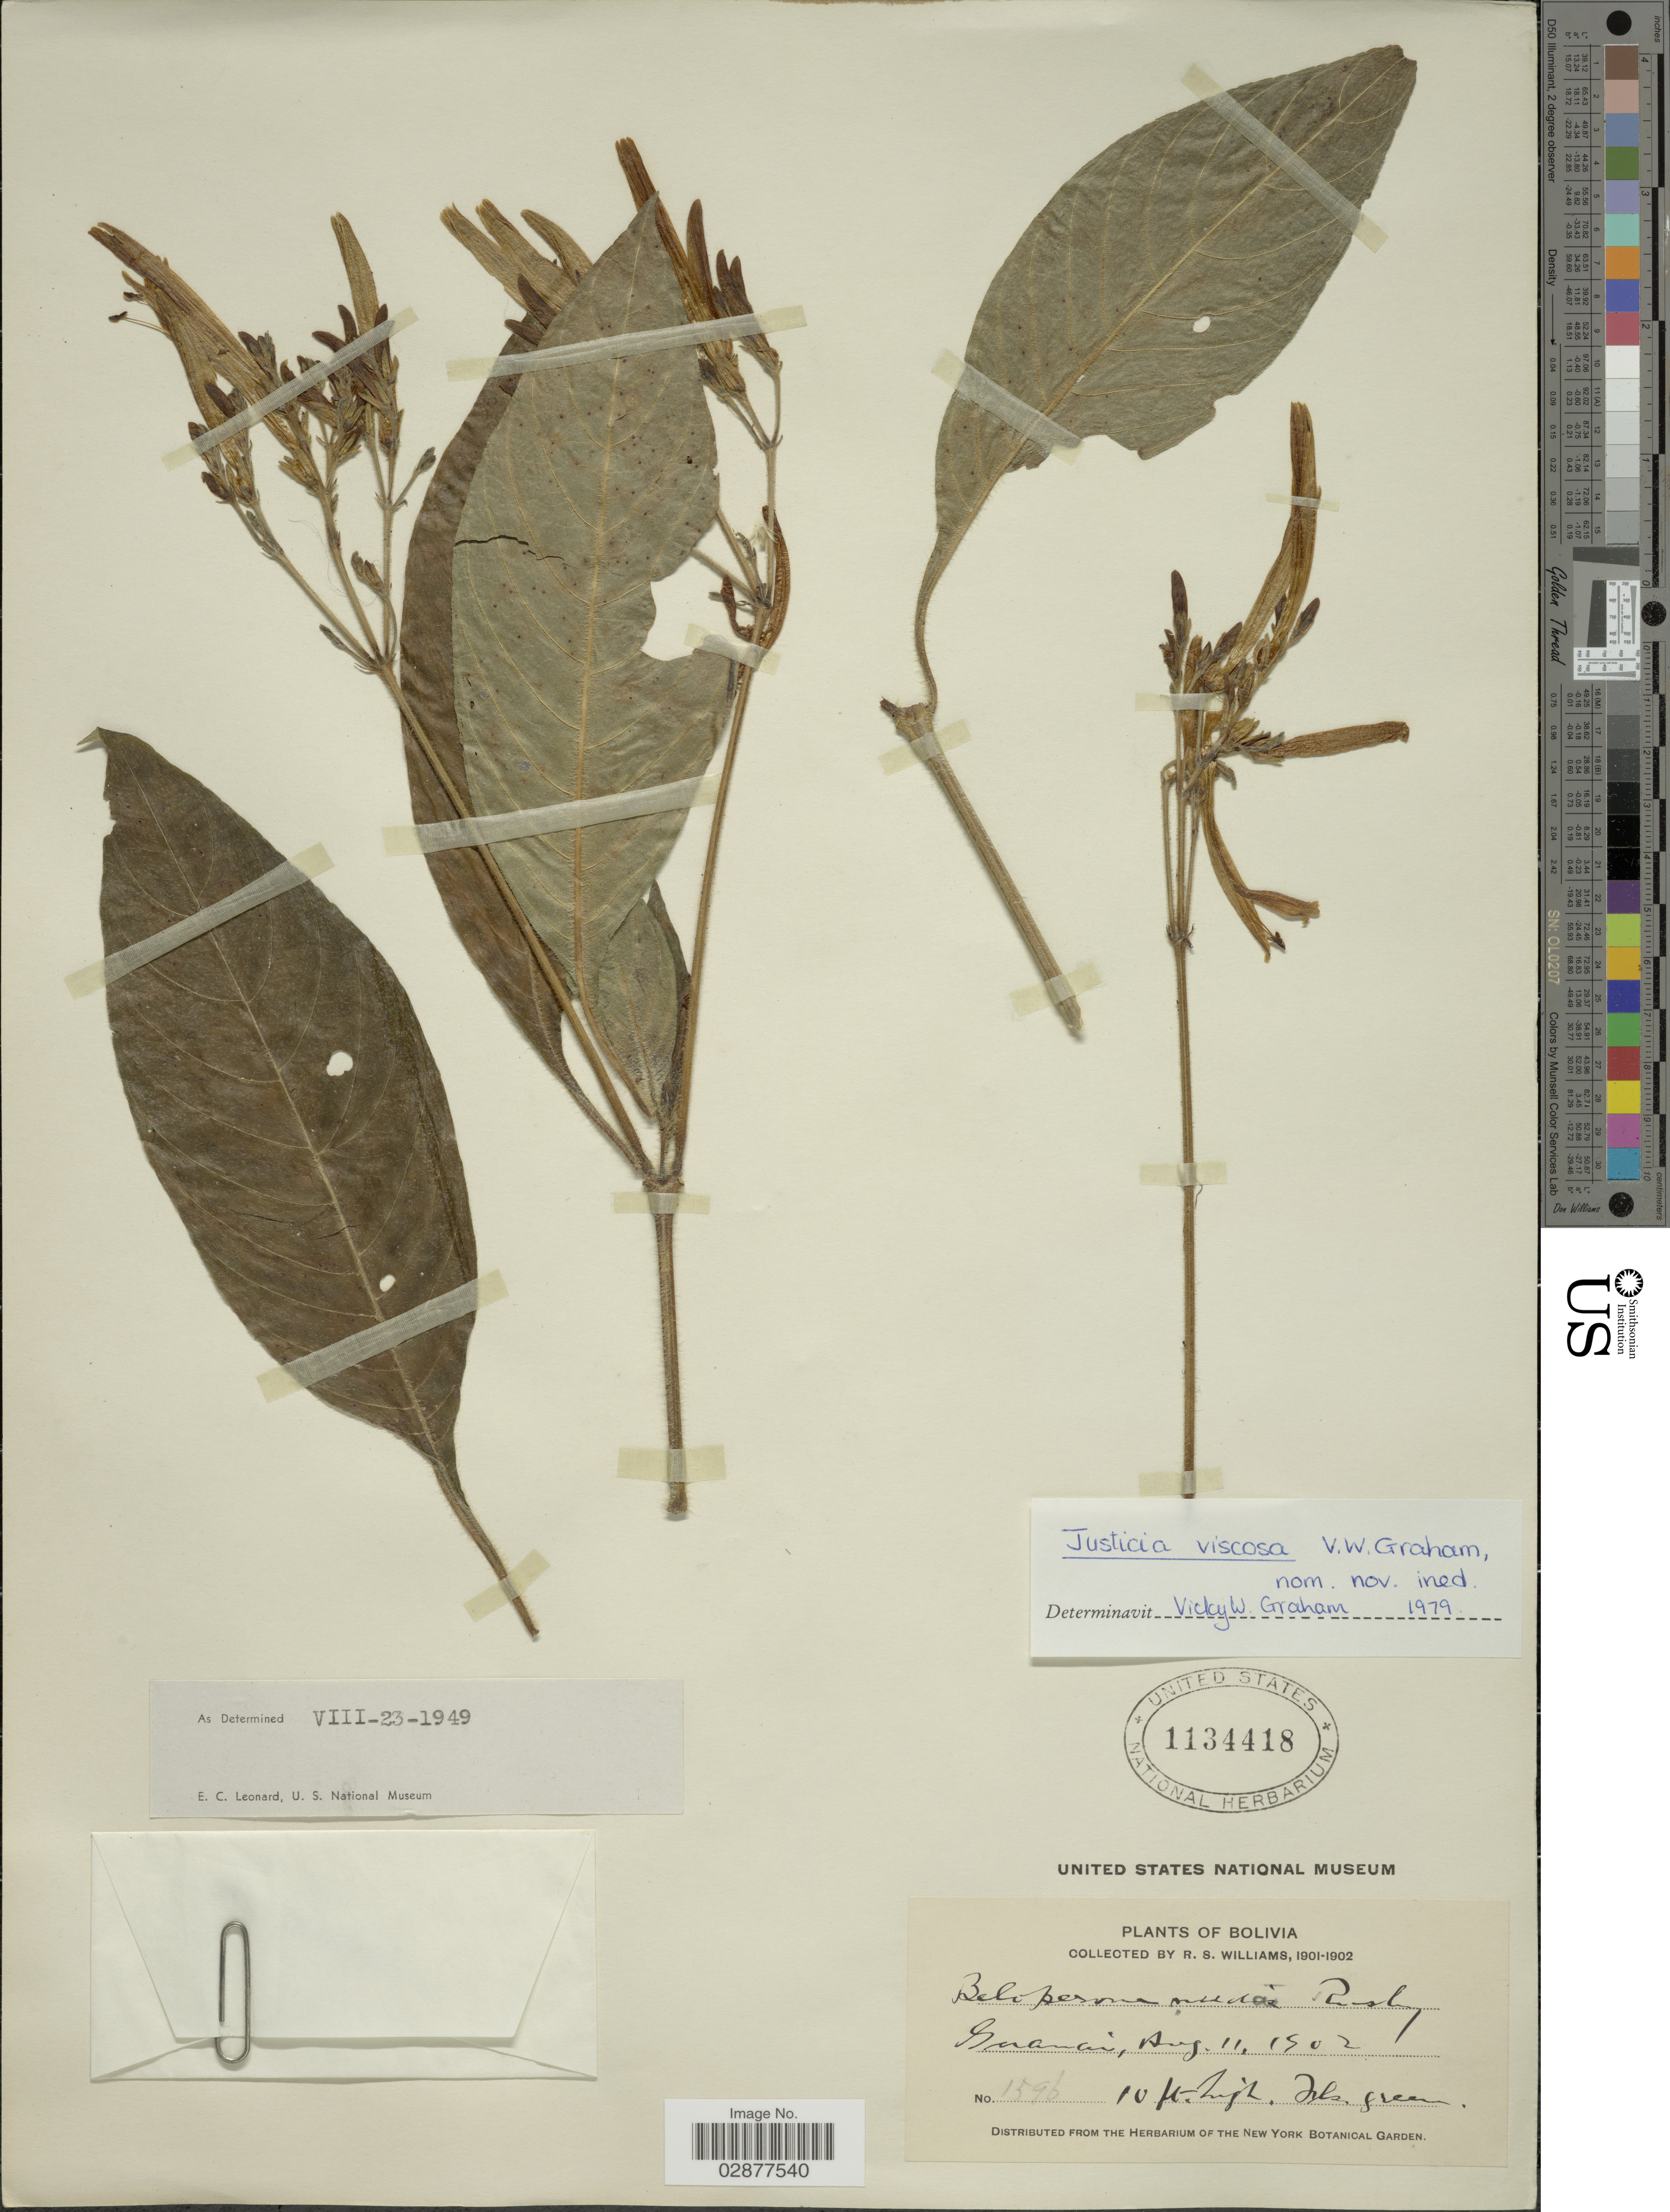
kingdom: Plantae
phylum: Tracheophyta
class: Magnoliopsida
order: Lamiales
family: Acanthaceae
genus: Justicia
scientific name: Justicia boliviensis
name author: (Bremek.) V.A.W. Graham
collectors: R. S. Williams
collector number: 1596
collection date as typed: Aug. 11, 1901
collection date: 1901-08-11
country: Bolivia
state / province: La Páz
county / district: Larecaja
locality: Guanay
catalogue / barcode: US 1134418